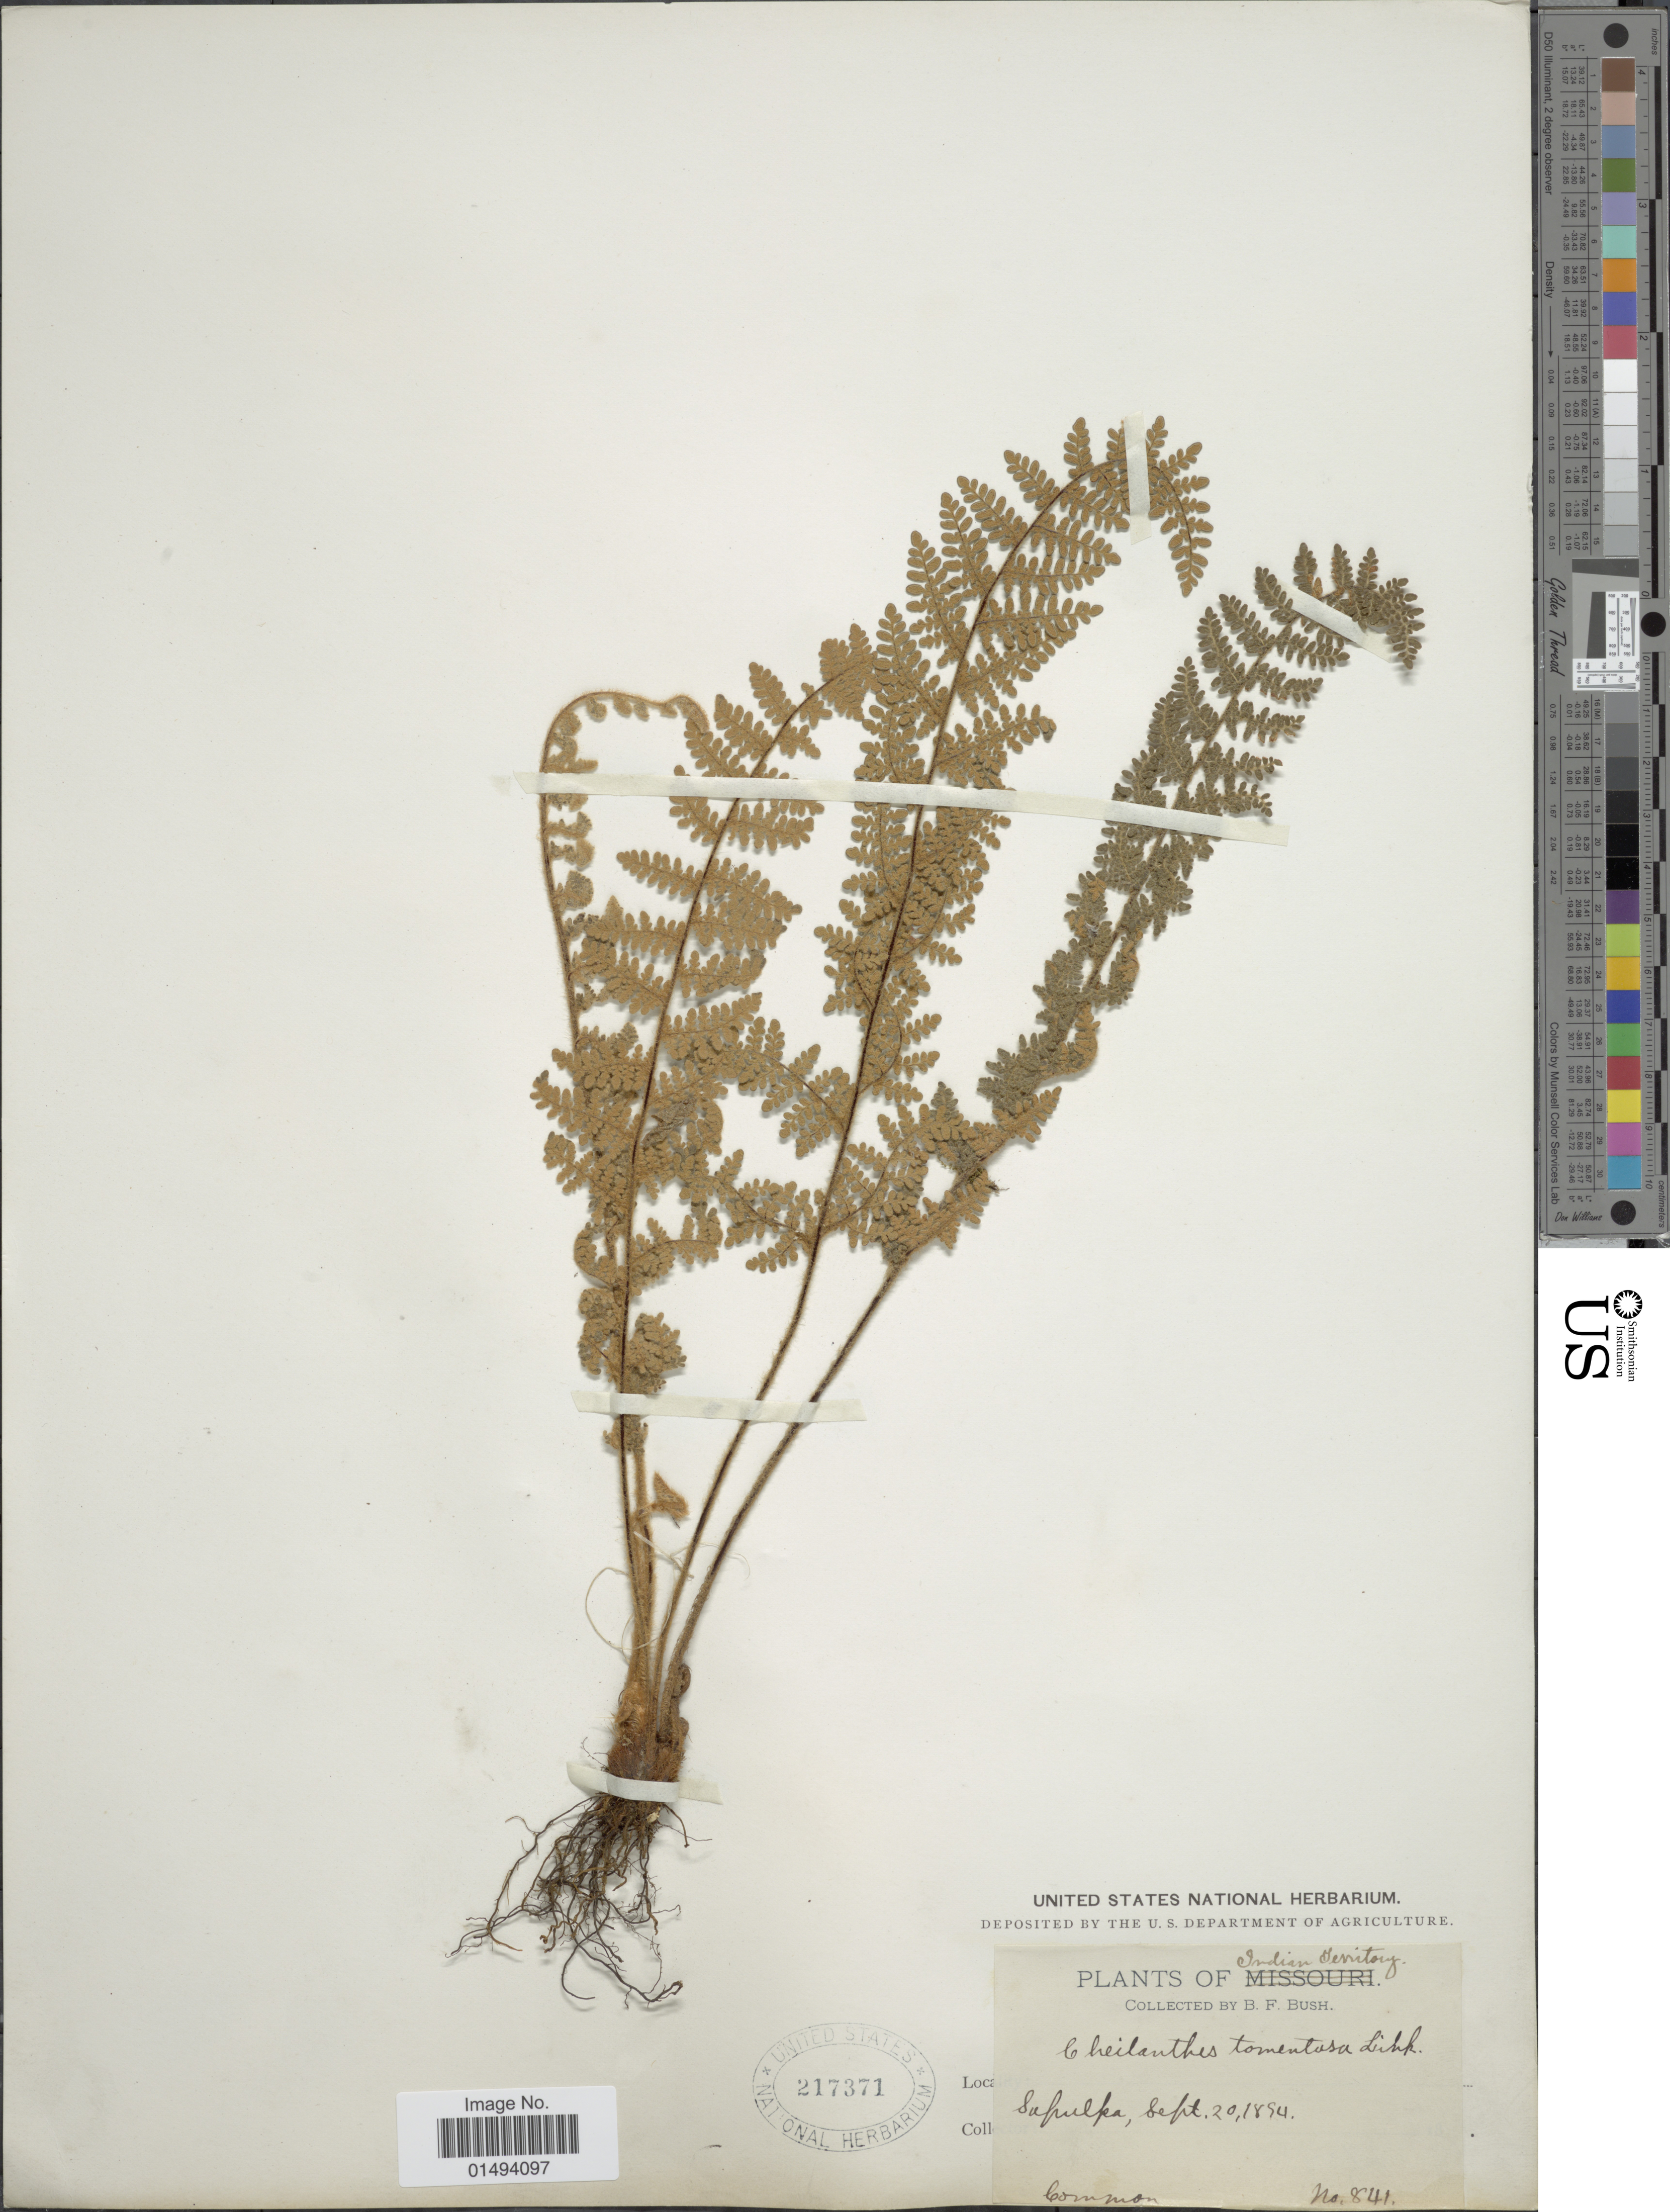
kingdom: Plantae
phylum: Tracheophyta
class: Polypodiopsida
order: Polypodiales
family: Pteridaceae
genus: Myriopteris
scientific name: Myriopteris tomentosa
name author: (Link) Fée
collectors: B. F. Bush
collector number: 841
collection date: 1894-09-20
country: United States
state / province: Oklahoma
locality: Indian Territory, Sapulpa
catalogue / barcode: US 217371